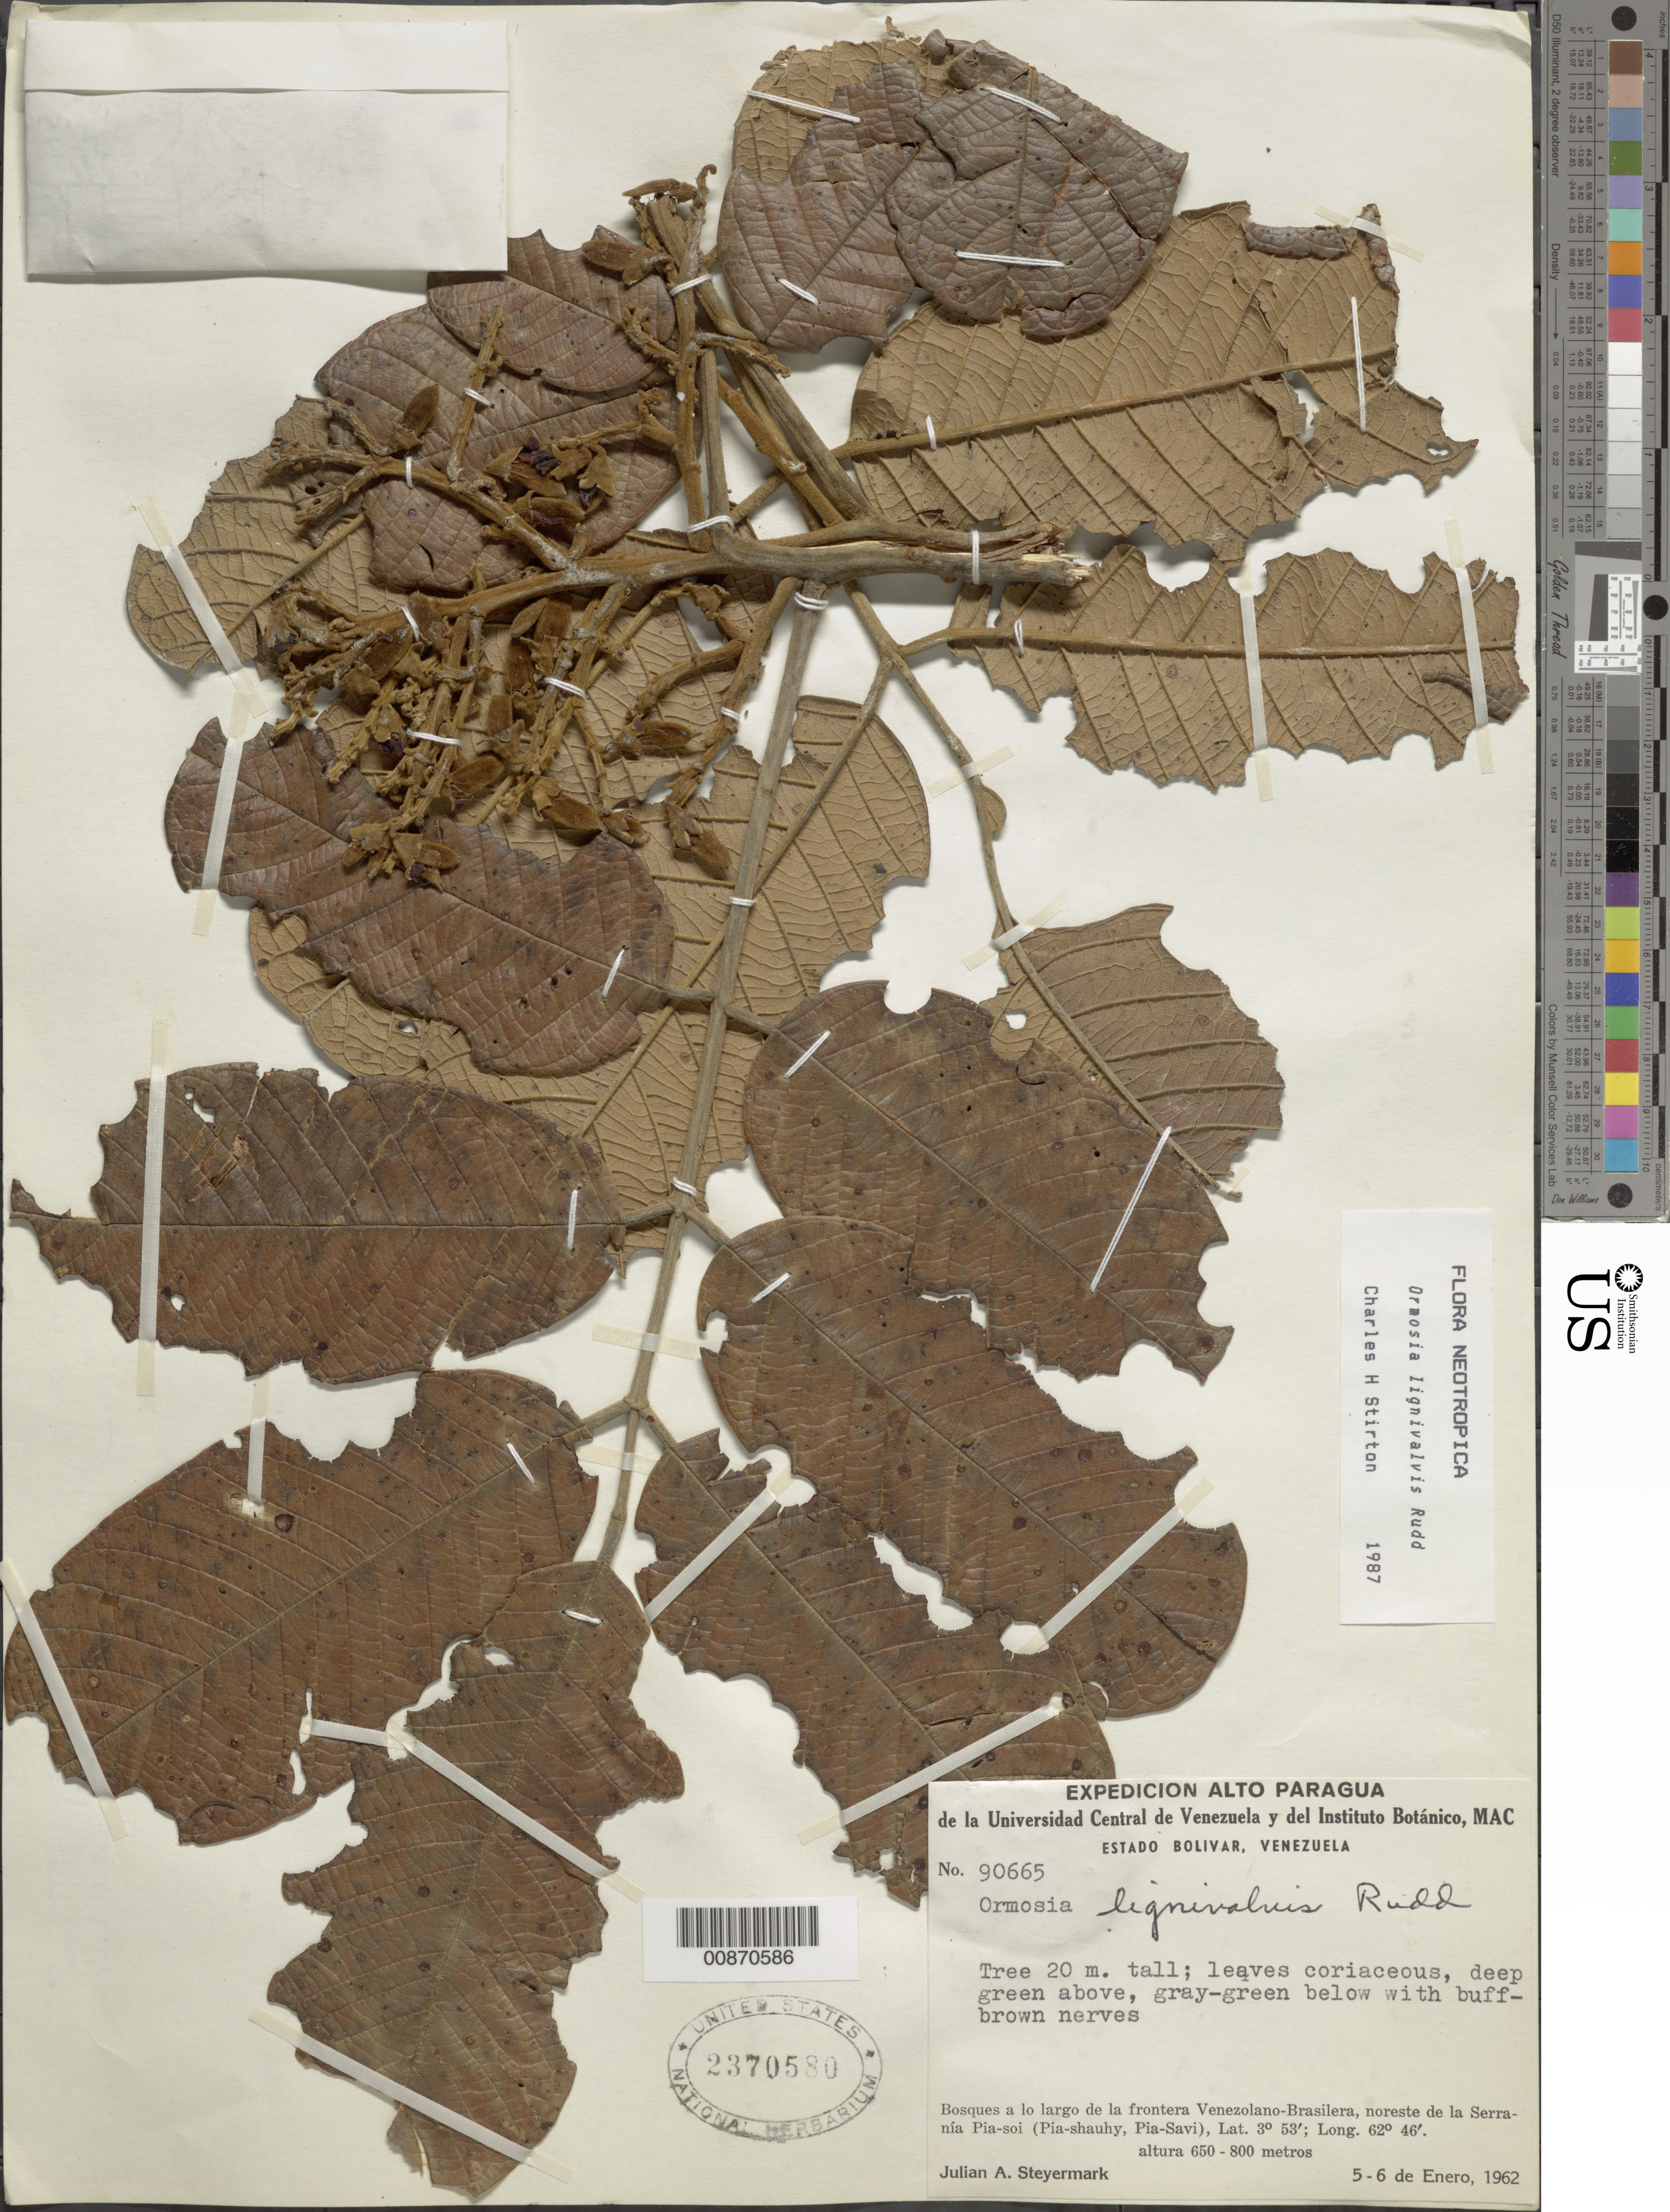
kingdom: Plantae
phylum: Tracheophyta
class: Magnoliopsida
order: Fabales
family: Fabaceae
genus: Ormosia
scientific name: Ormosia lignivalvis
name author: Rudd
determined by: Stirton, Charles H.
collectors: J. Steyermark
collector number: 90665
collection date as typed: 5-Jan-62 to 6-Jan-62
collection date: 1962-01-05/1962-01-06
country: Venezuela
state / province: Bolívar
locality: Serranía Pia-soi, NE of; on Venezuela-Brazil border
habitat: Forest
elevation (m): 650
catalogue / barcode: US 2370580